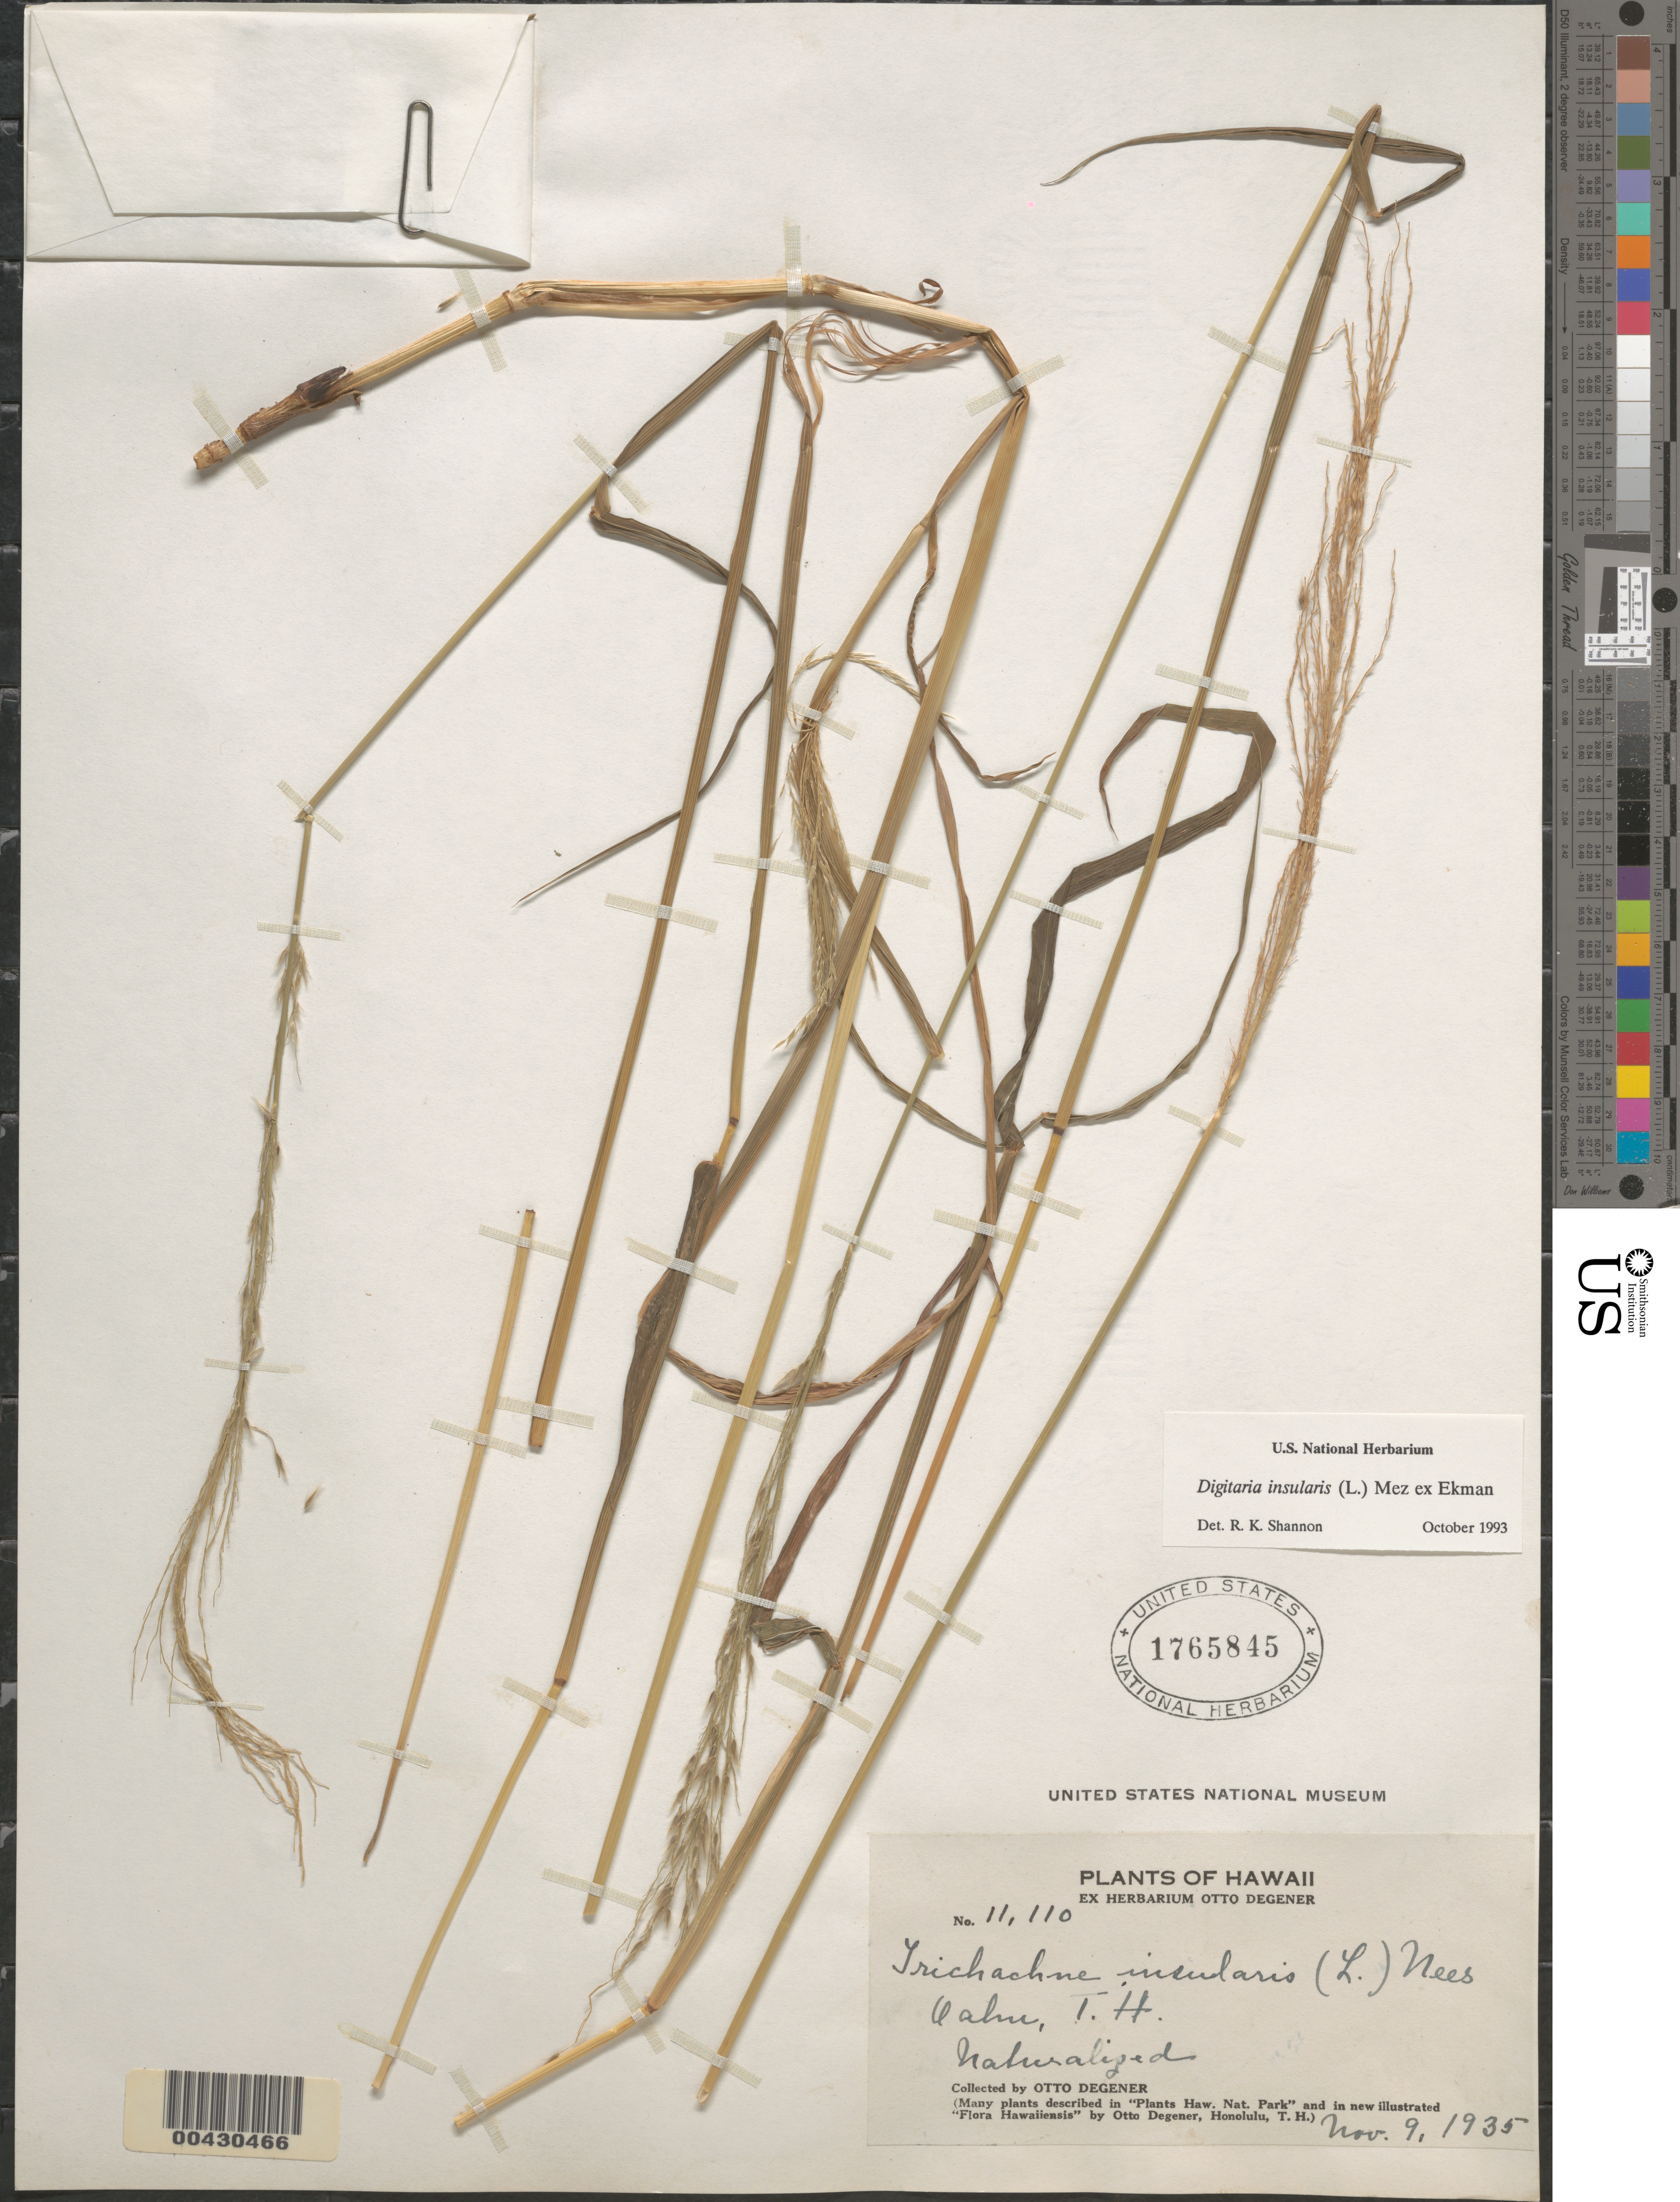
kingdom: Plantae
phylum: Tracheophyta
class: Liliopsida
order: Poales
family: Poaceae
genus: Digitaria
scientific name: Digitaria insularis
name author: (L.) Fedde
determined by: Shannon, R. K., (UNITED STATES)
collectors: O. Degener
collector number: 11110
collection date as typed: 9 Nov 1935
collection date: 1935-11-09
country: United States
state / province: Hawaii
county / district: Honolulu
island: Oahu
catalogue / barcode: US 1765845